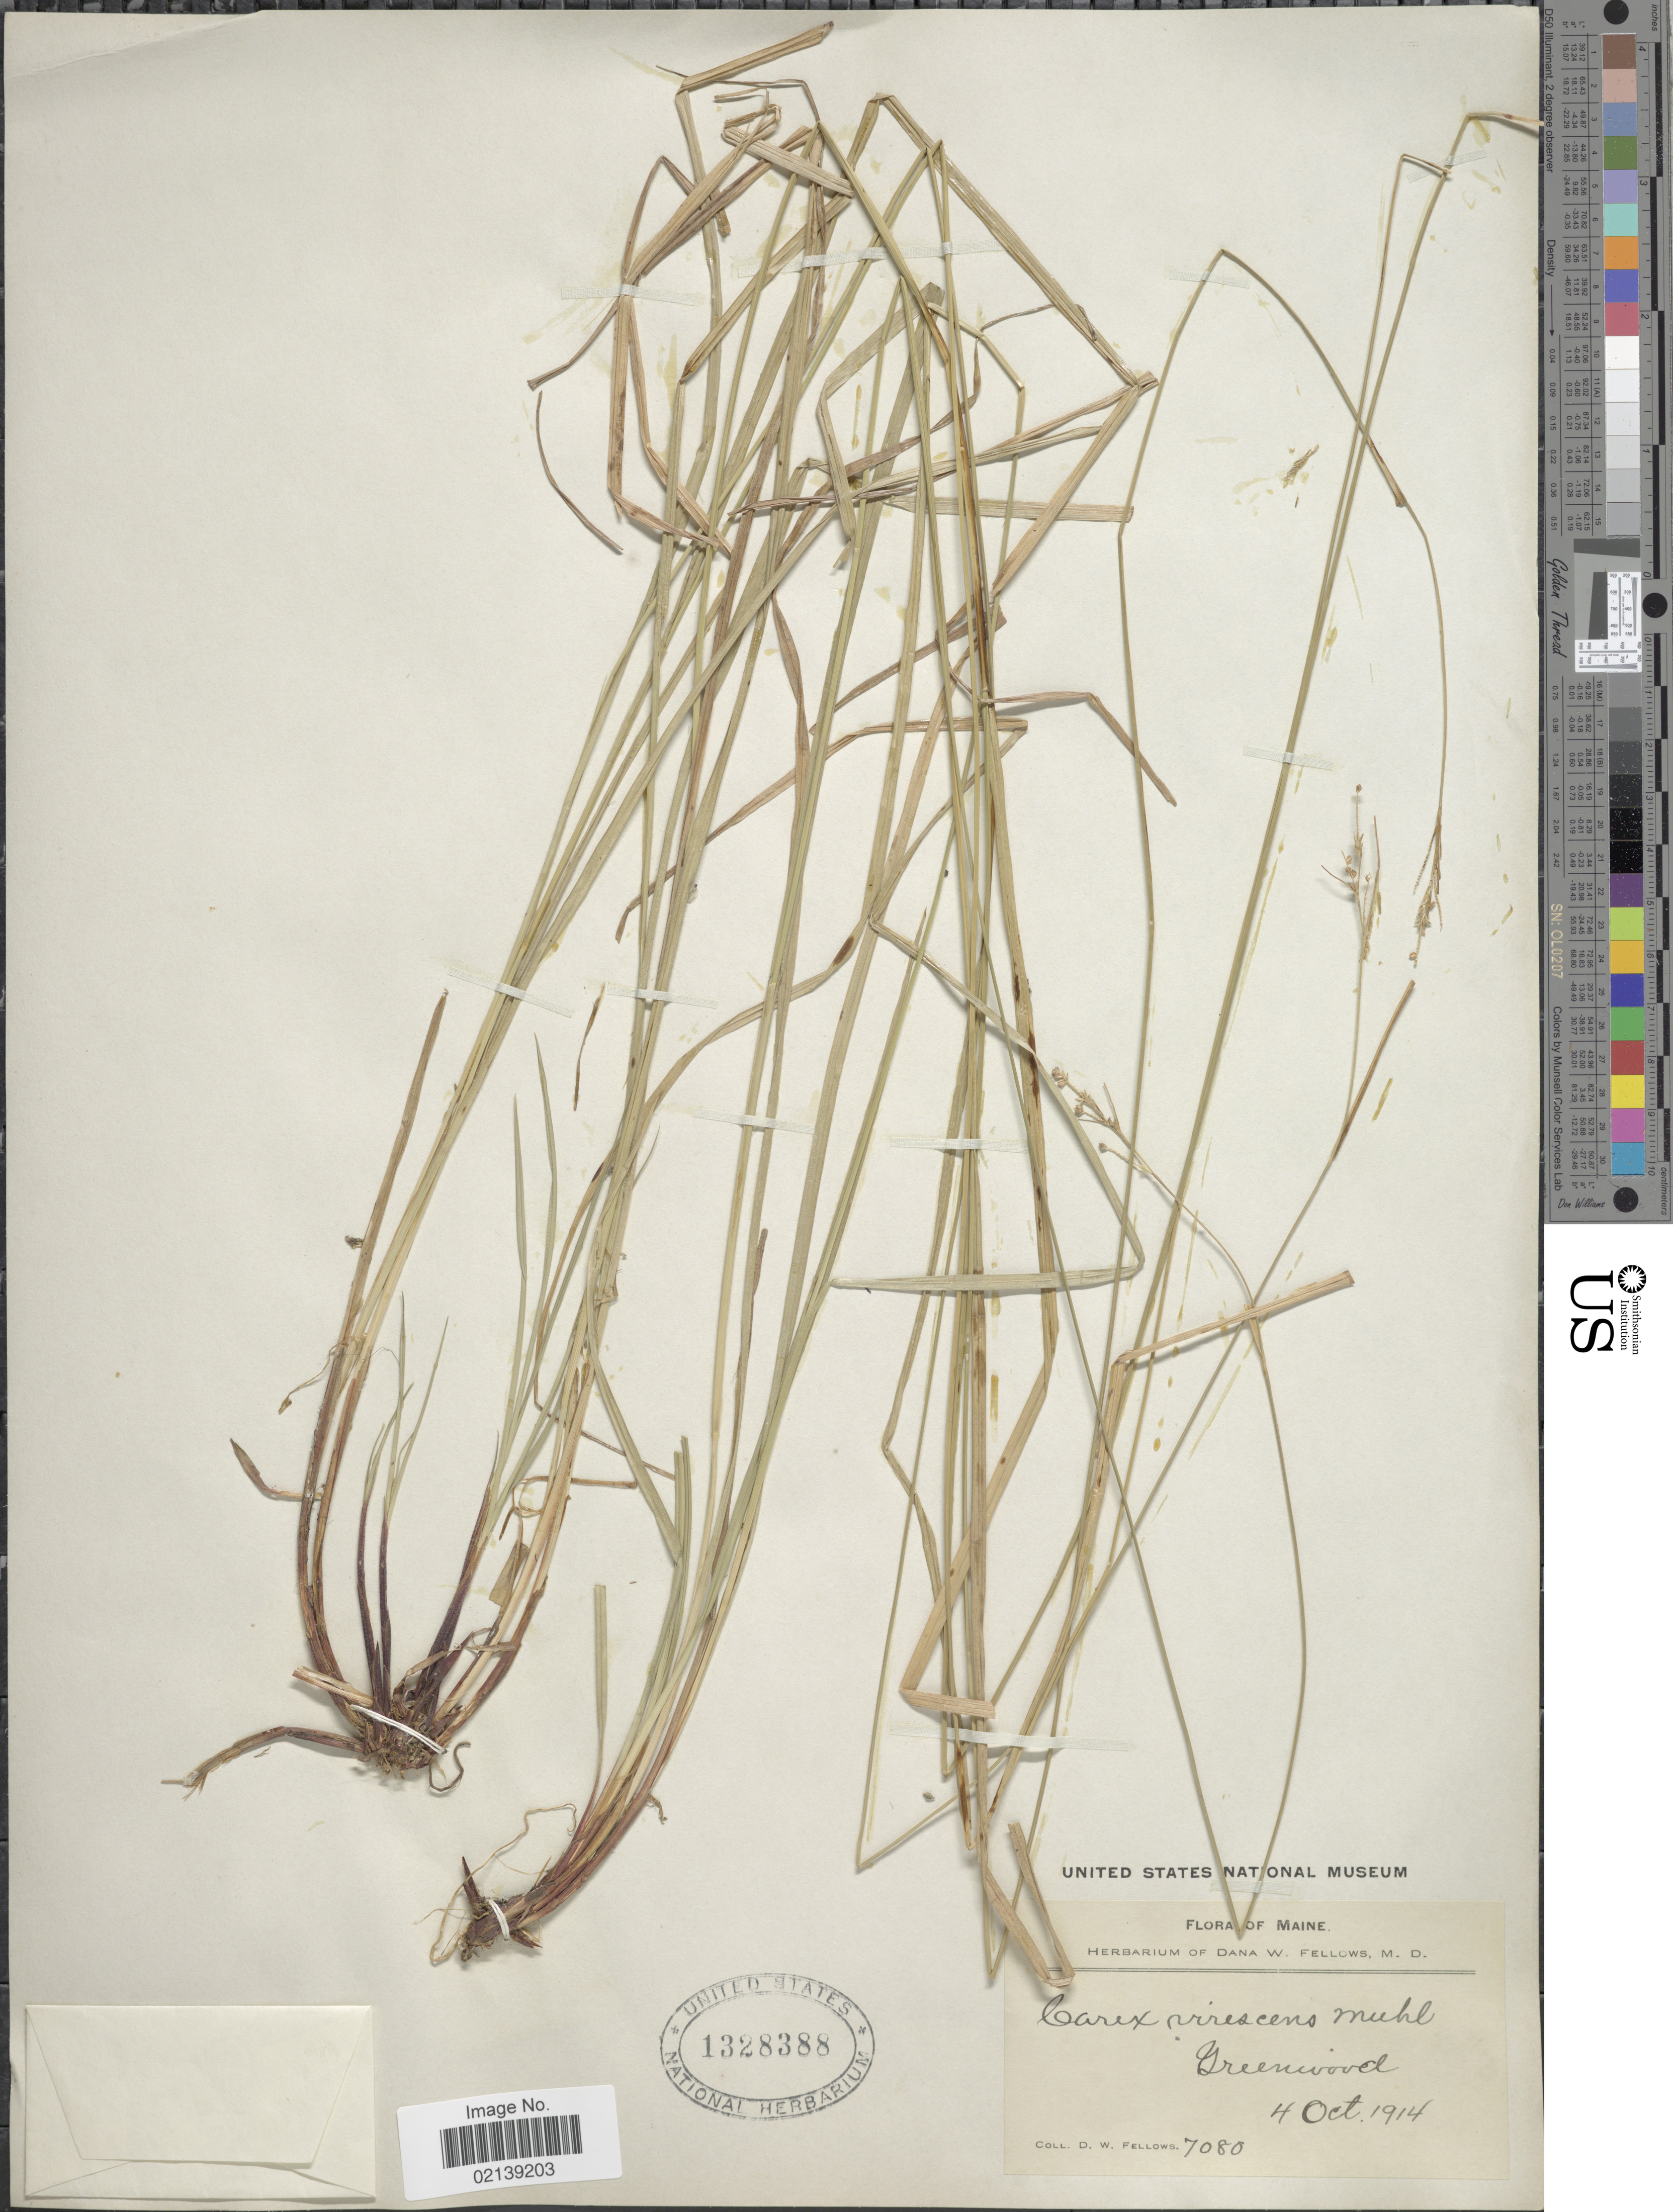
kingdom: Plantae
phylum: Tracheophyta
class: Liliopsida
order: Poales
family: Cyperaceae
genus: Carex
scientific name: Carex virescens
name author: Muhl. ex Willd.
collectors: D. W. Fellows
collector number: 7080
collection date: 1914-10-04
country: United States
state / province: Maine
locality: Greenwood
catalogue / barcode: US 1328388